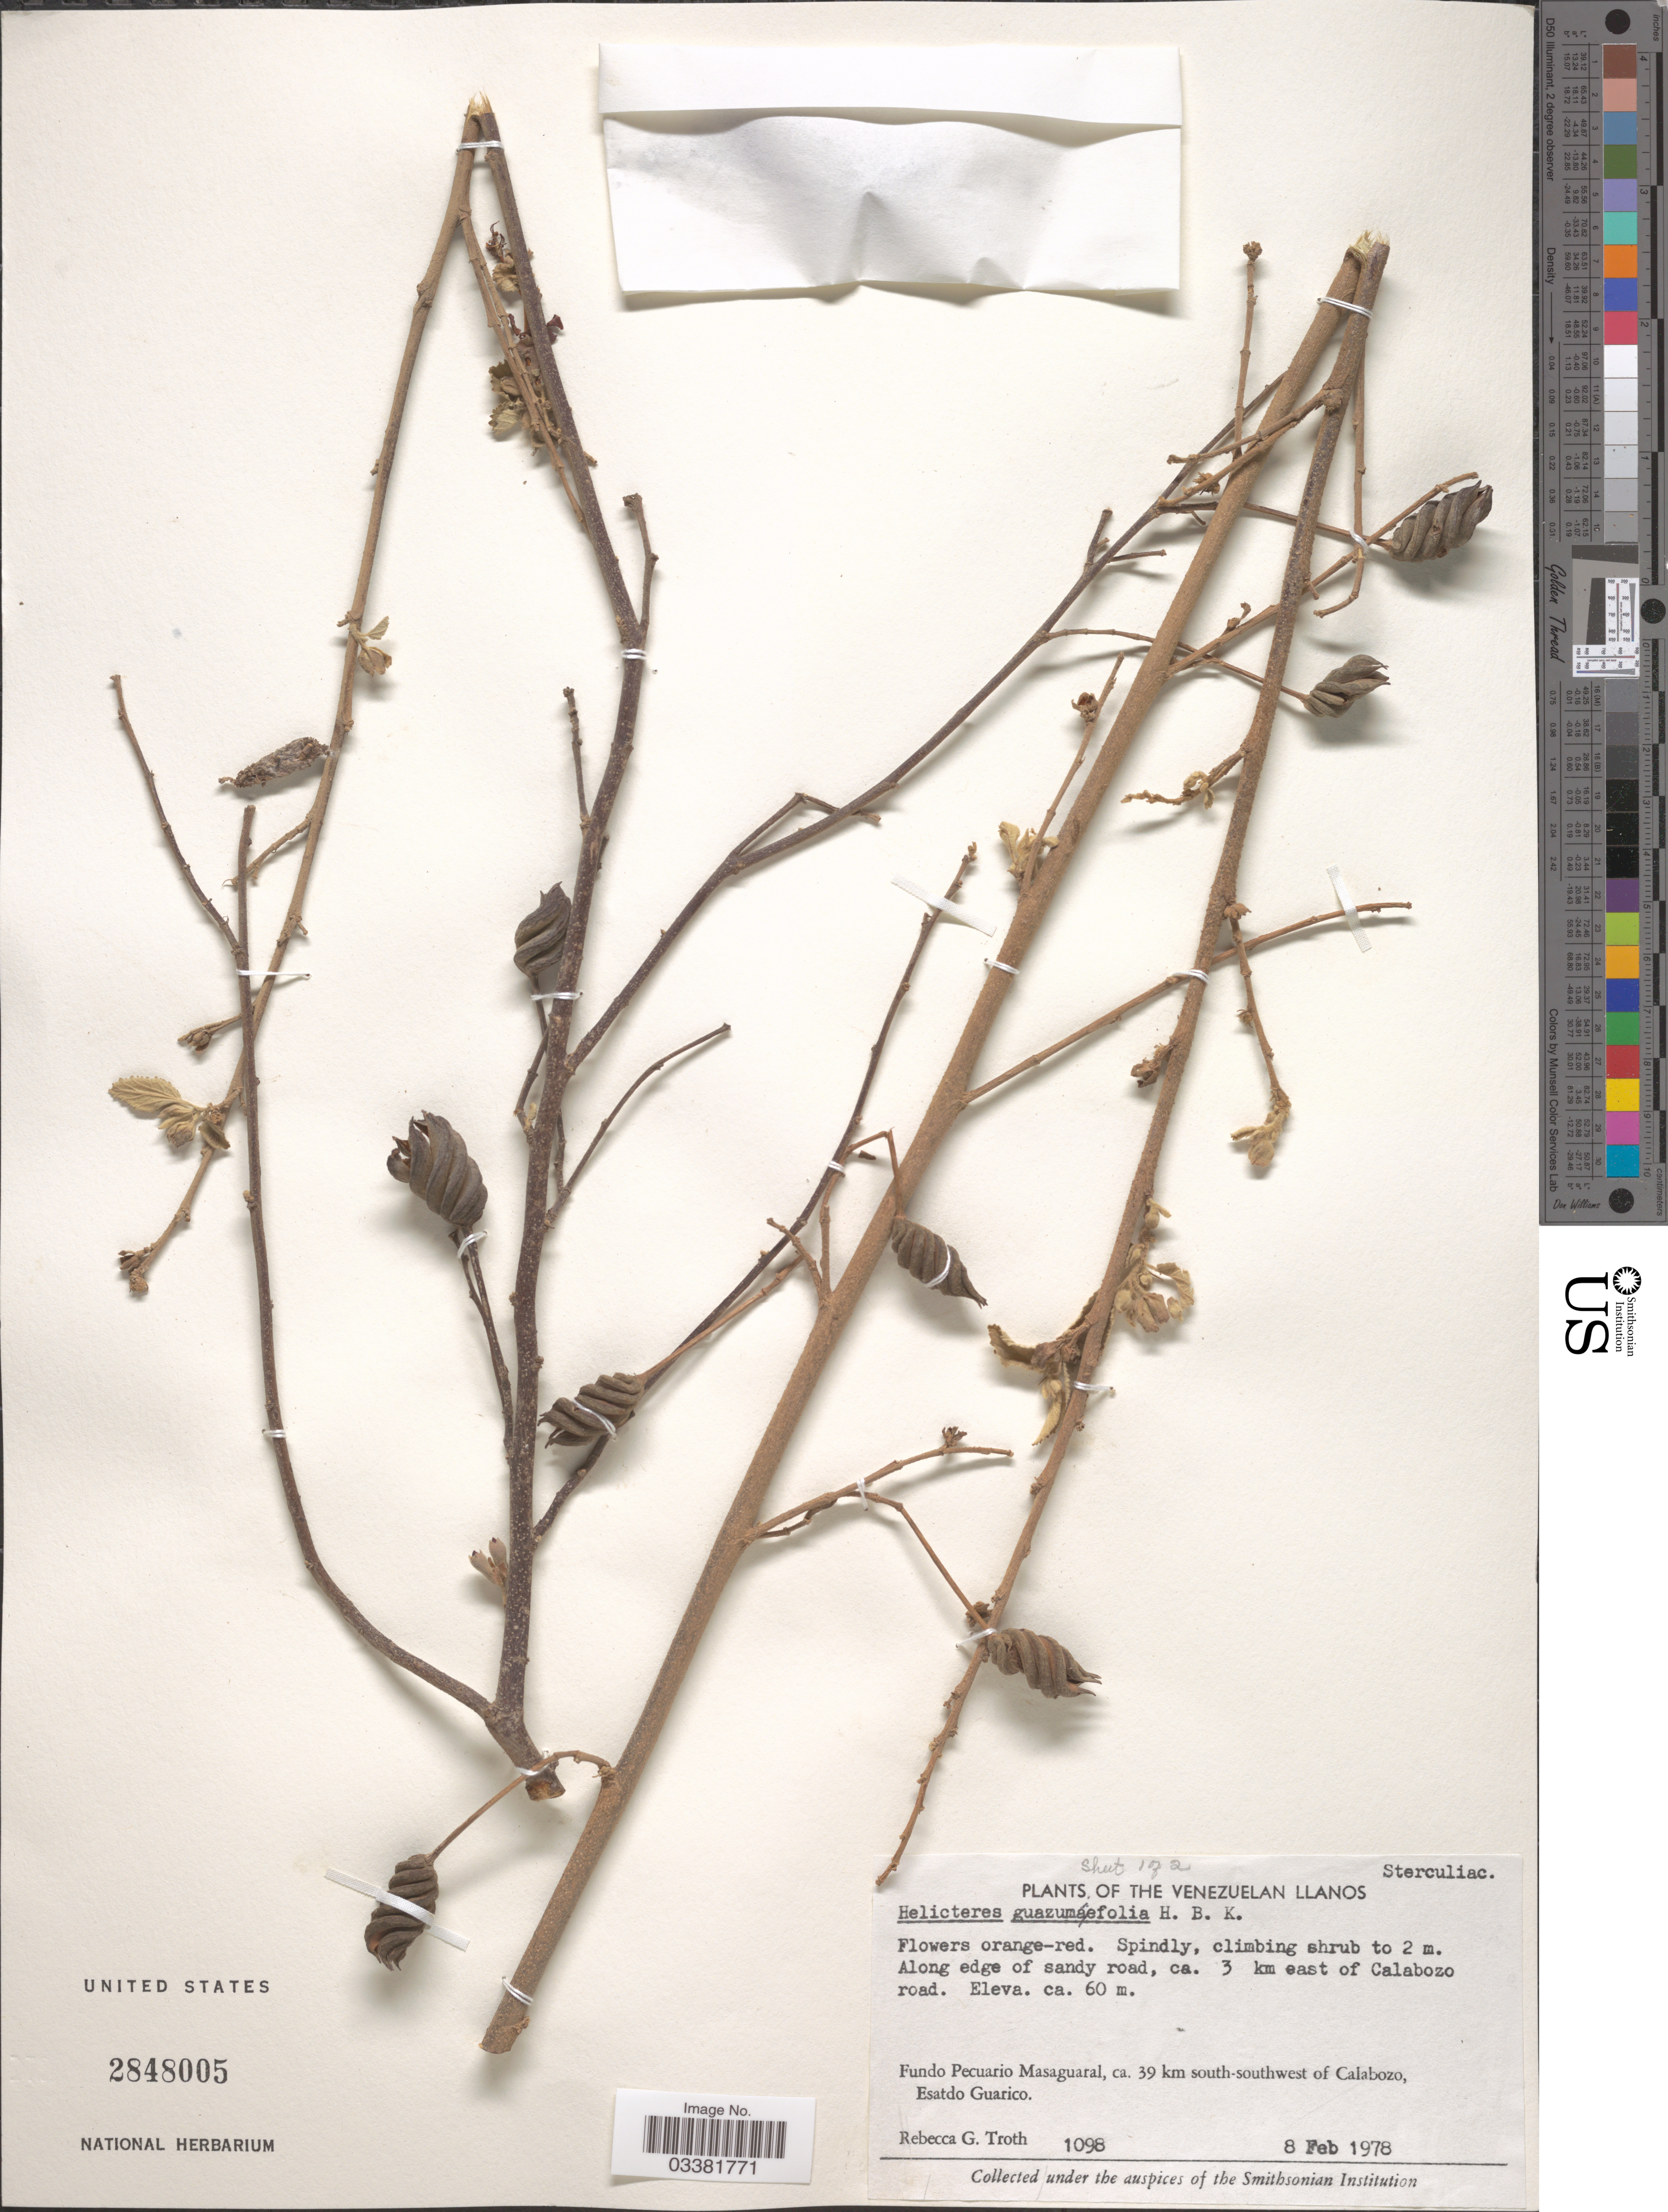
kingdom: Plantae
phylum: Tracheophyta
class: Magnoliopsida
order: Malvales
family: Malvaceae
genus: Helicteres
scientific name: Helicteres guazumifolia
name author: Kunth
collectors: R. Troth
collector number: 1098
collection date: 1978-02-08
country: Venezuela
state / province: Guárico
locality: Along edge of sandy road, ca. 3 km east of Calabozo road. Fundo Pecuario Masaguaral, ca. 39 km south-southwest of Calabozo.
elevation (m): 60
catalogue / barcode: US 2848005